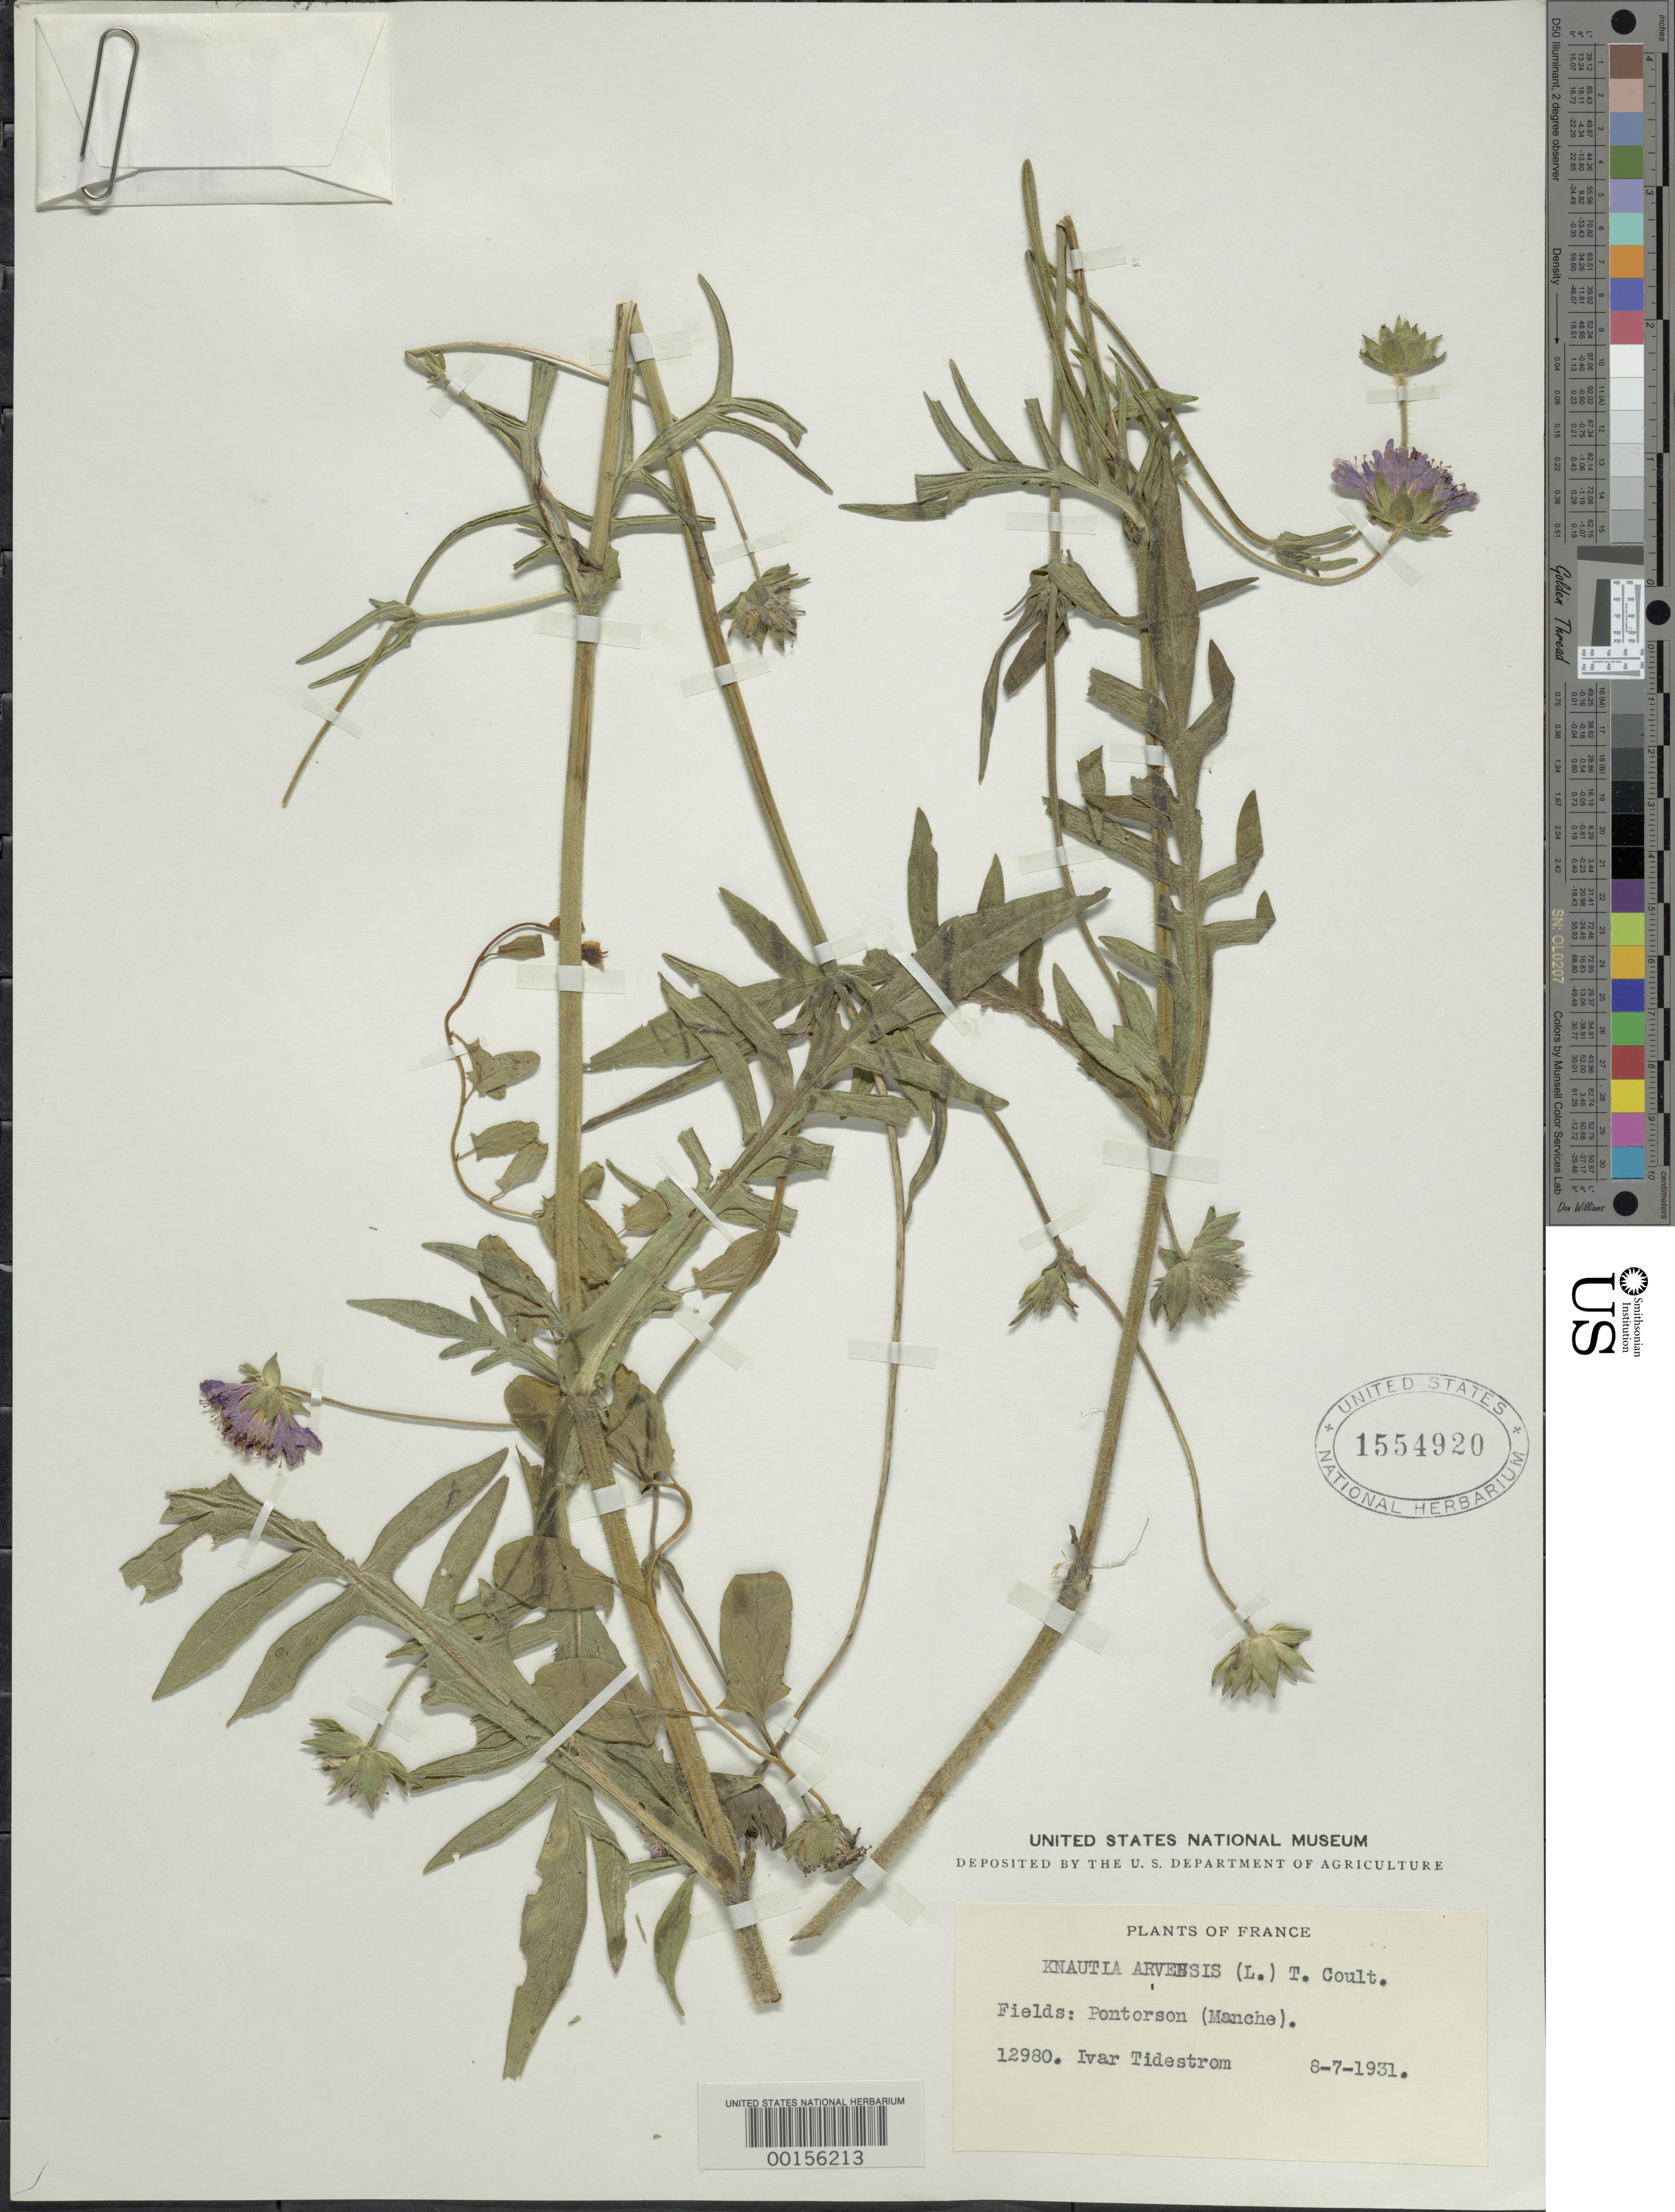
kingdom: Plantae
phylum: Tracheophyta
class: Magnoliopsida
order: Dipsacales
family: Caprifoliaceae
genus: Knautia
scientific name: Knautia arvensis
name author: (L.) Coult.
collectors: I. F. Tidestrom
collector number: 12980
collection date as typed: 08 Jul 1931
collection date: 1931-07-08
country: France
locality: Pontorson, Manche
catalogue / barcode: US 1554920